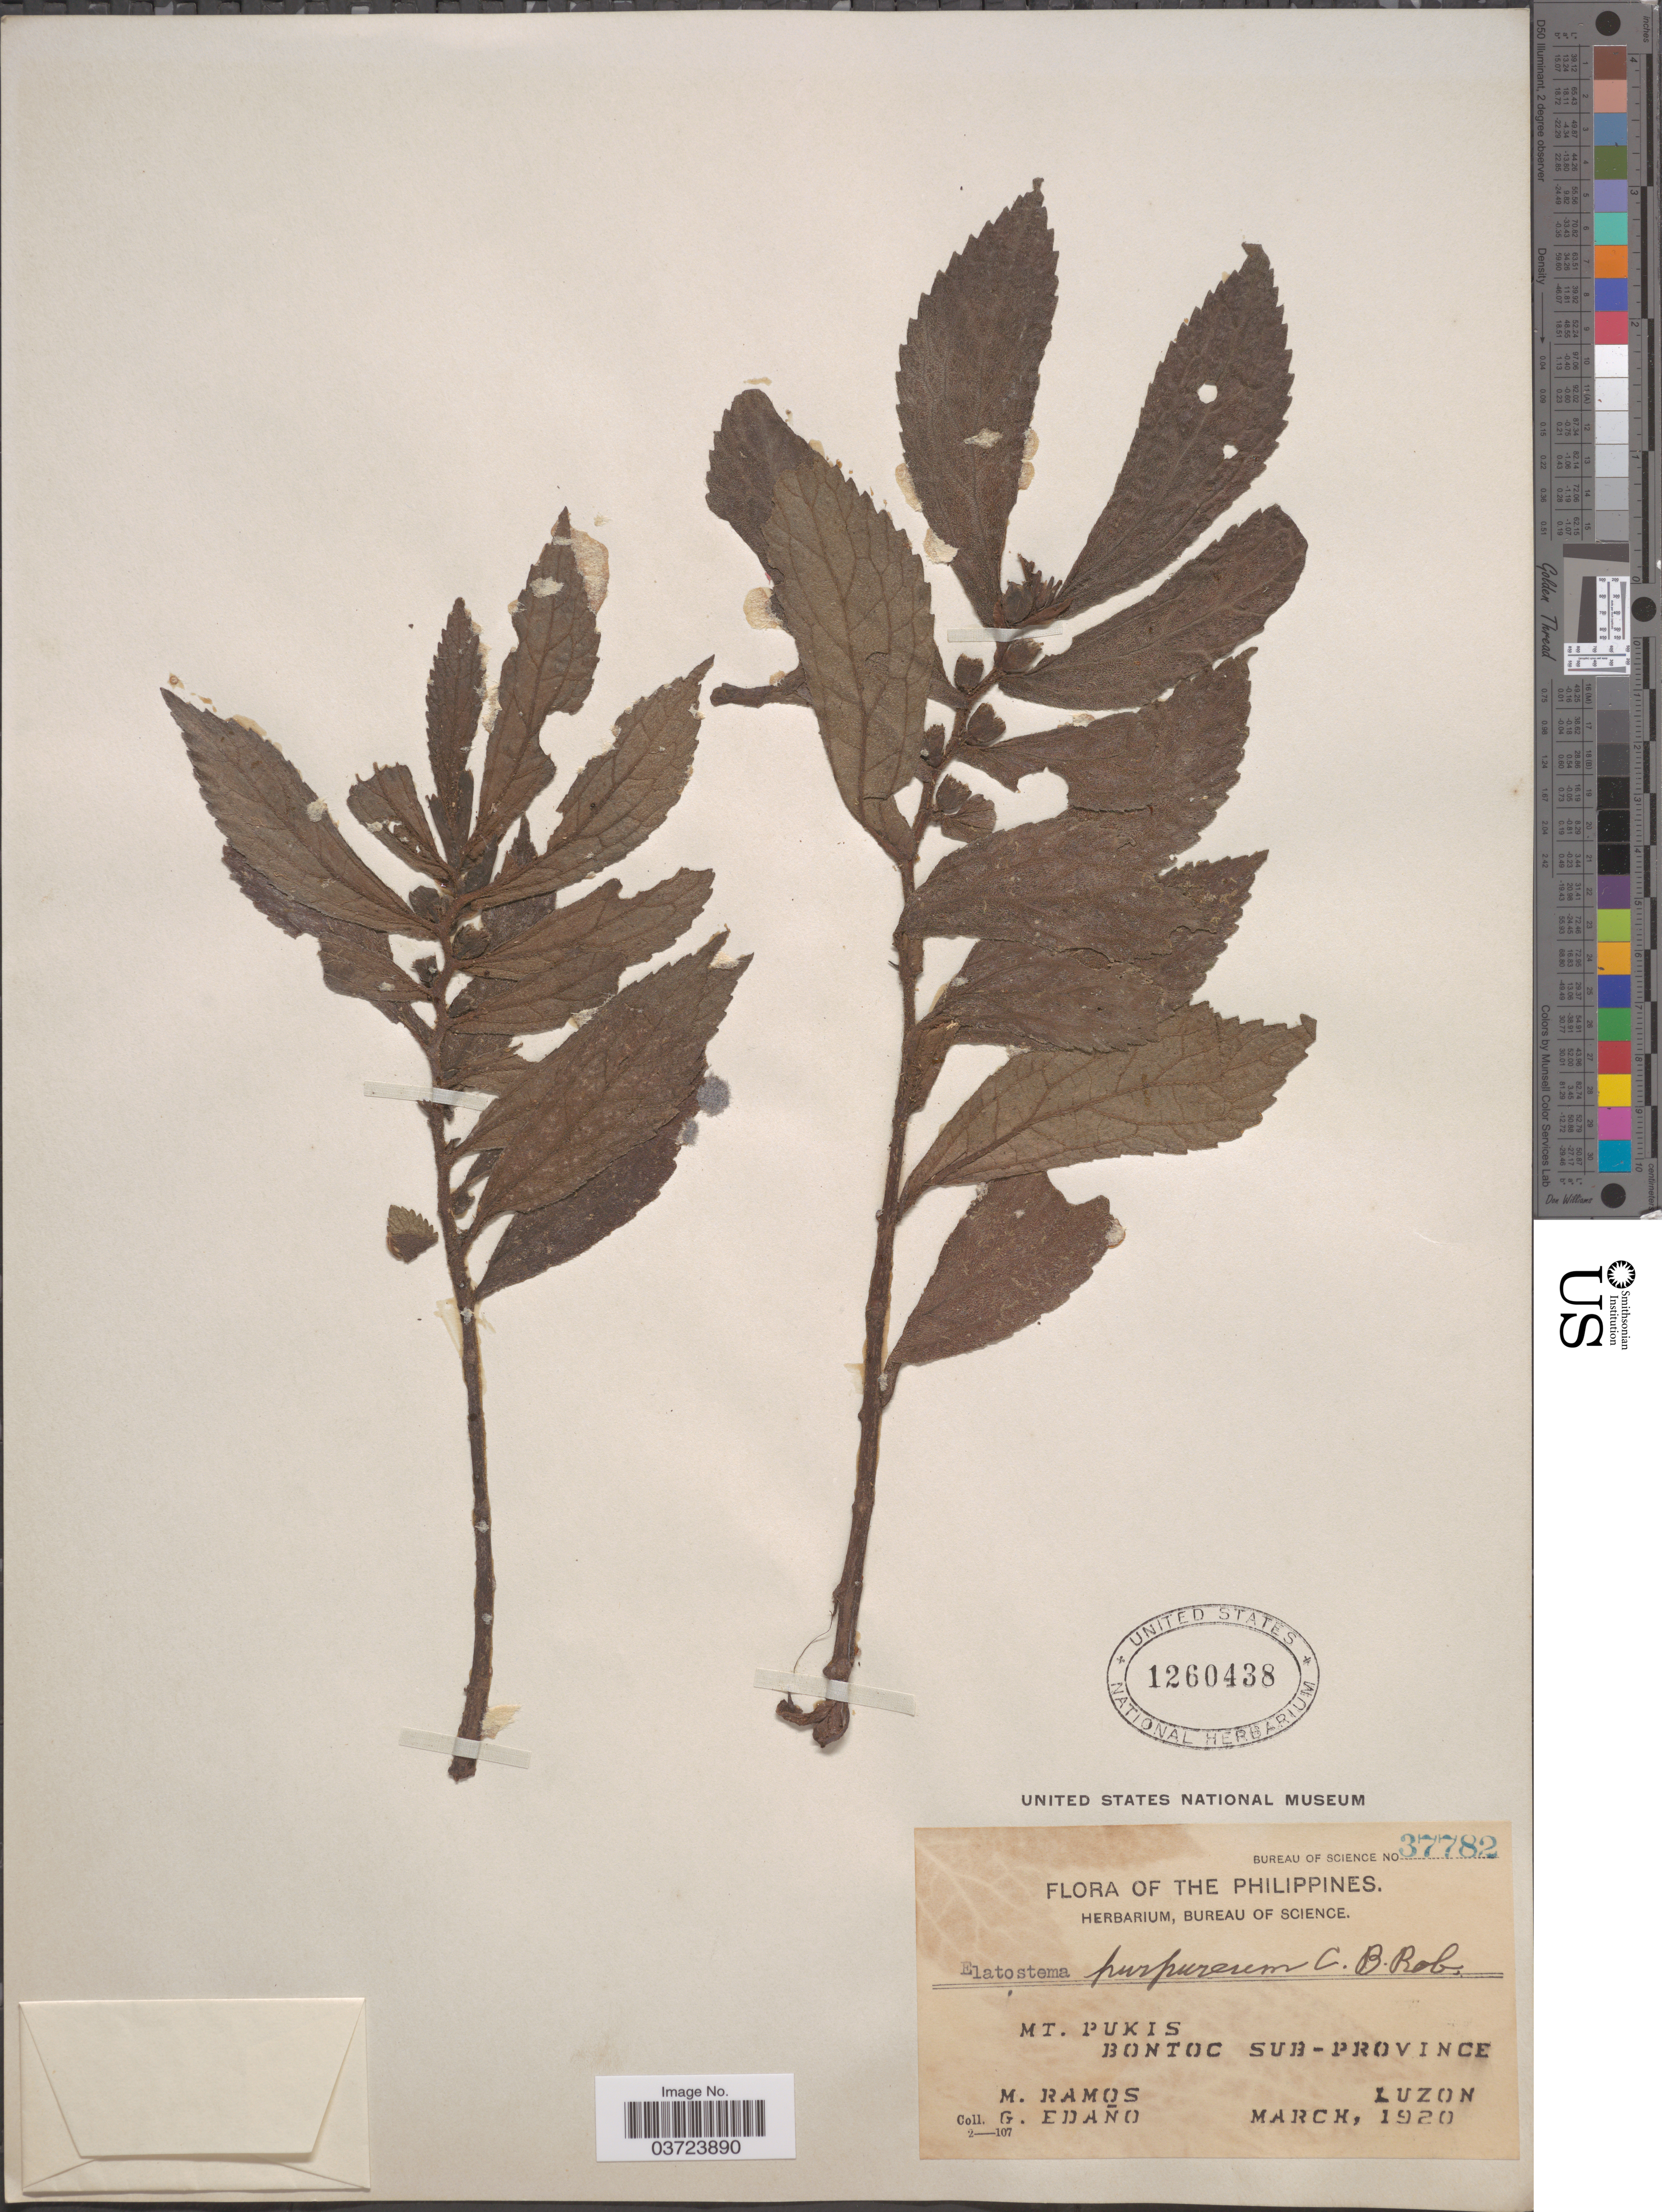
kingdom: Plantae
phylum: Tracheophyta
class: Magnoliopsida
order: Rosales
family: Urticaceae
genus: Elatostema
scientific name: Elatostema purpureum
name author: C.B. Rob.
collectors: M. Ramos & G. Edaño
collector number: Bureau of Science 37782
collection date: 1920-03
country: Philippines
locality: Mt. Pukis, Bontoc Sub-Province, Luzon.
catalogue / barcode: US 1260438